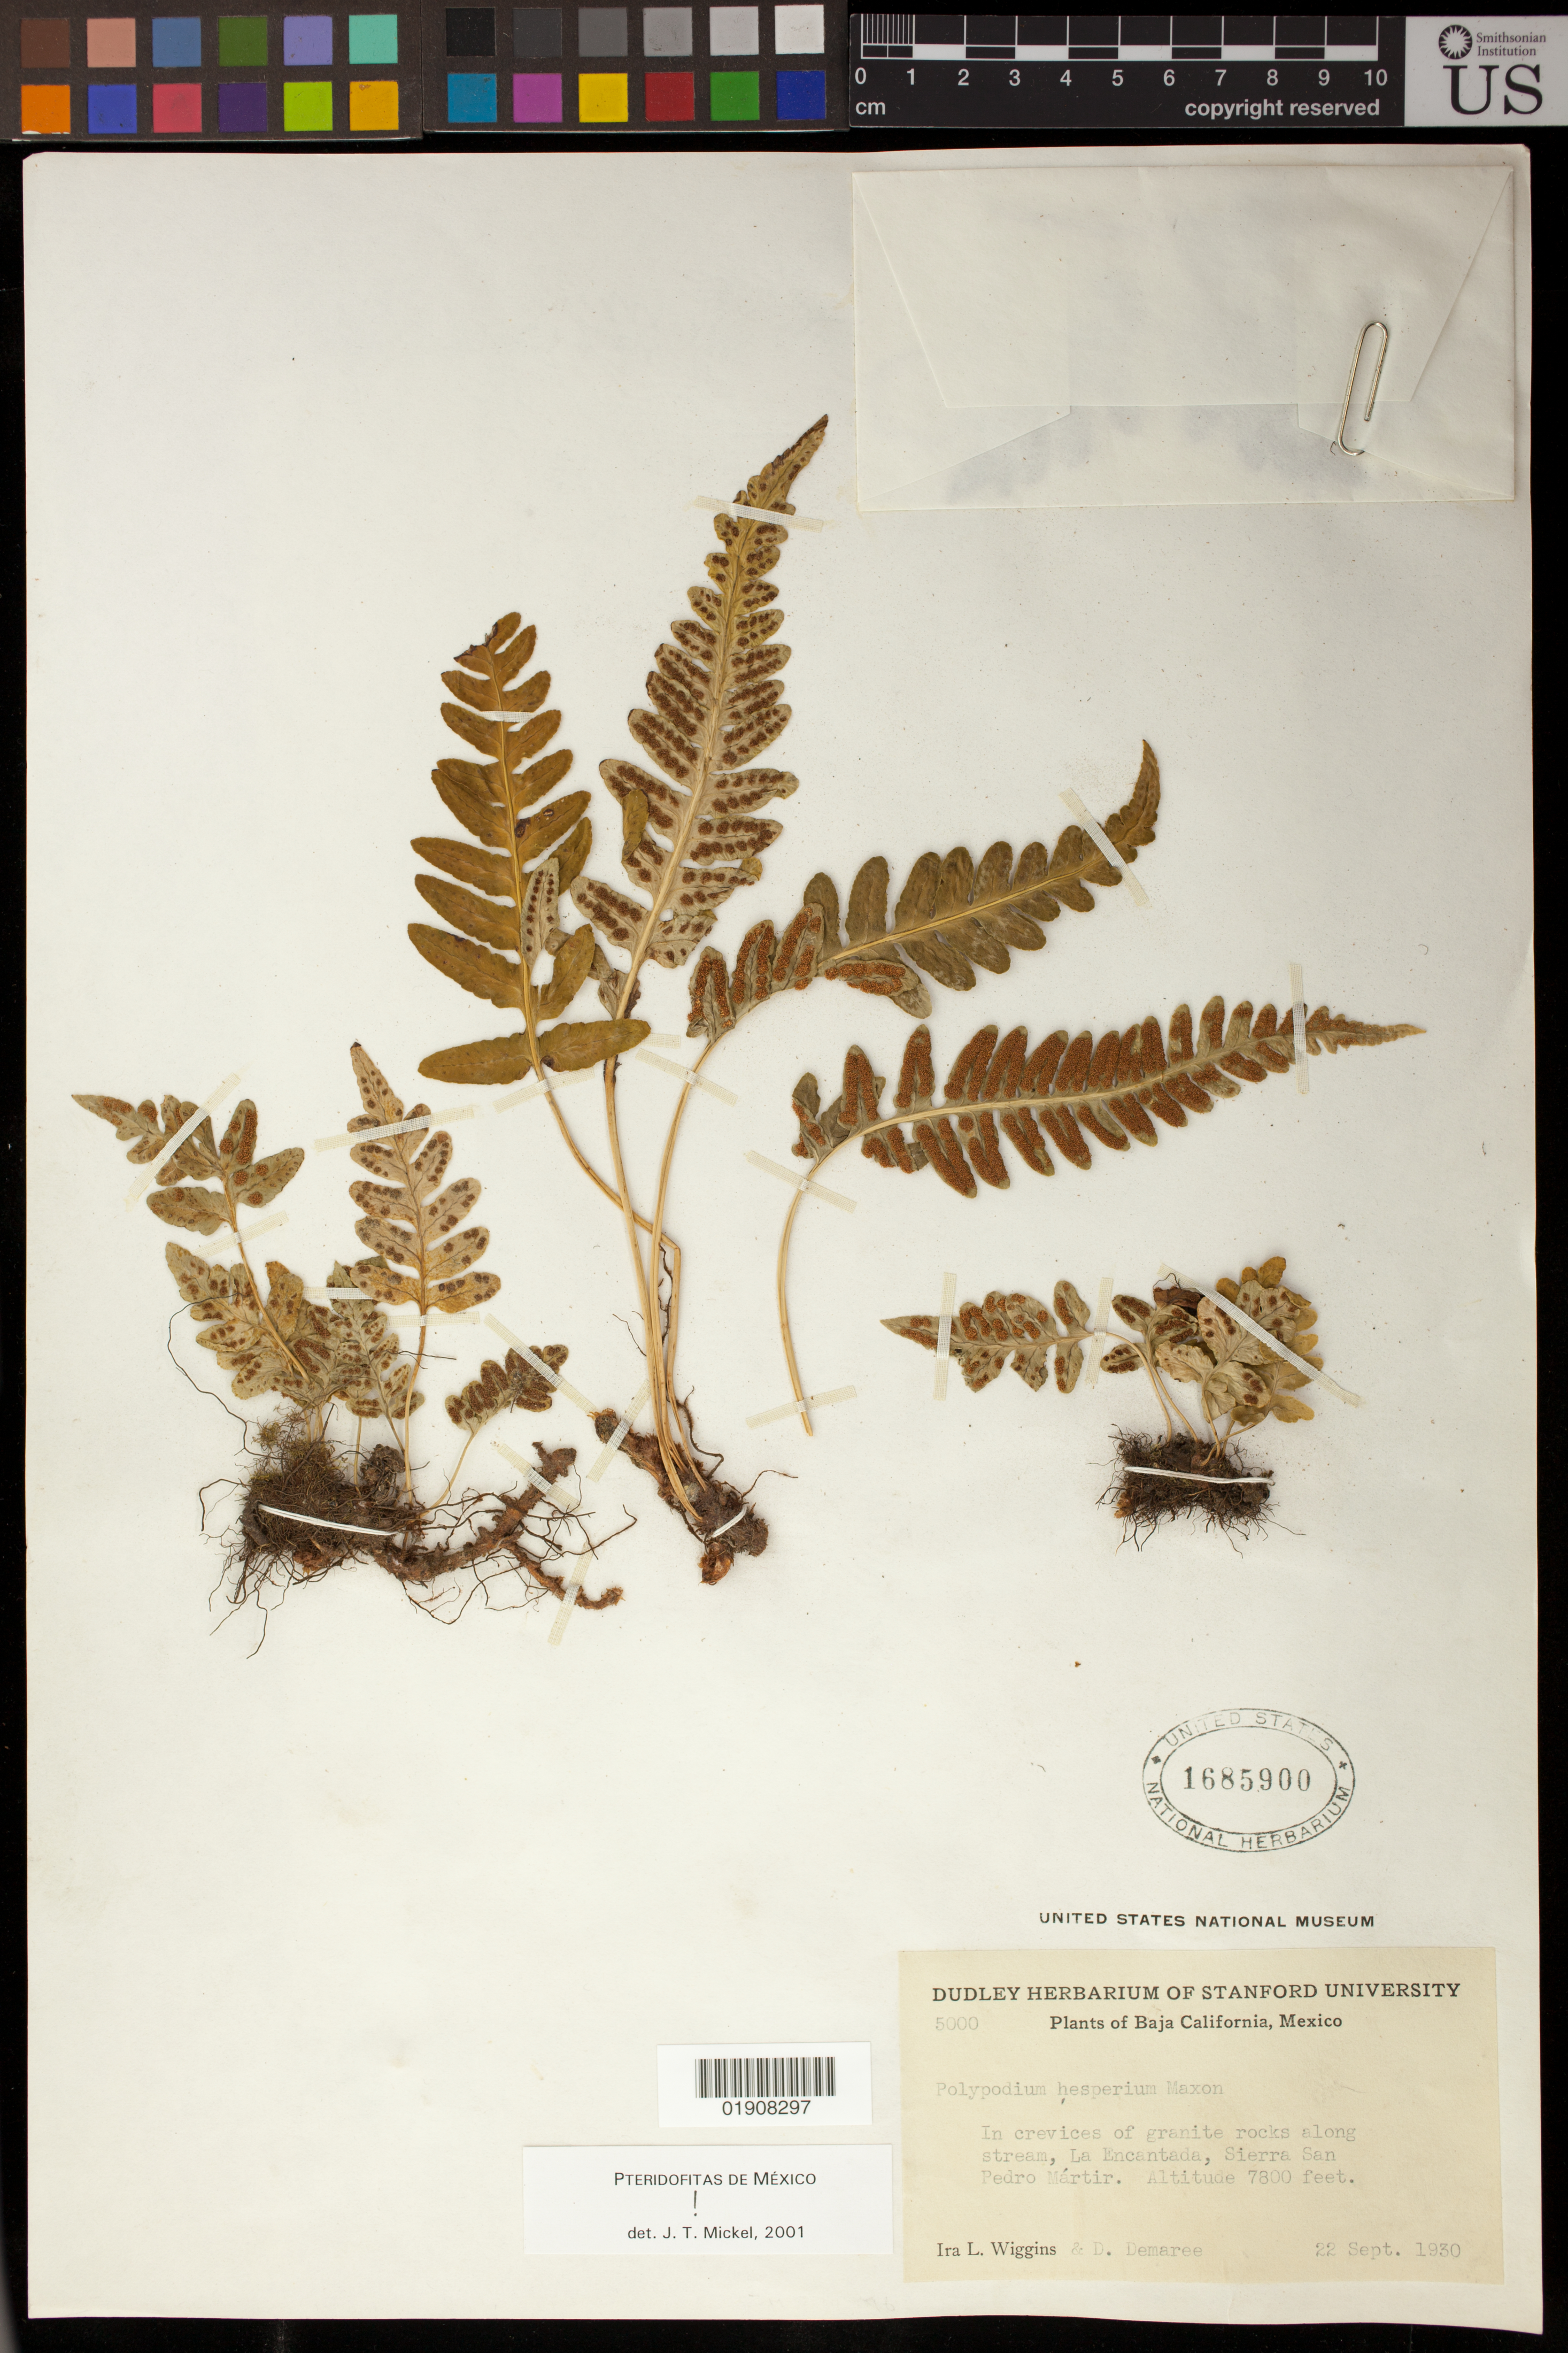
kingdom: Plantae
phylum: Tracheophyta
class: Polypodiopsida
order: Polypodiales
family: Polypodiaceae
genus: Polypodium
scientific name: Polypodium hesperium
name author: Maxon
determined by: Mickel, J. T., (NY), New York Botanical Garden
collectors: I. L. Wiggins & D. Demaree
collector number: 5000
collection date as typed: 22 Sep 1930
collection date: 1930-09-22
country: Mexico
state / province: Baja California Norte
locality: La Encantada, Sierra San Pedro Martir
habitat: In crevices of granite rocks along stream.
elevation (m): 2377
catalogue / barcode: US 1685900